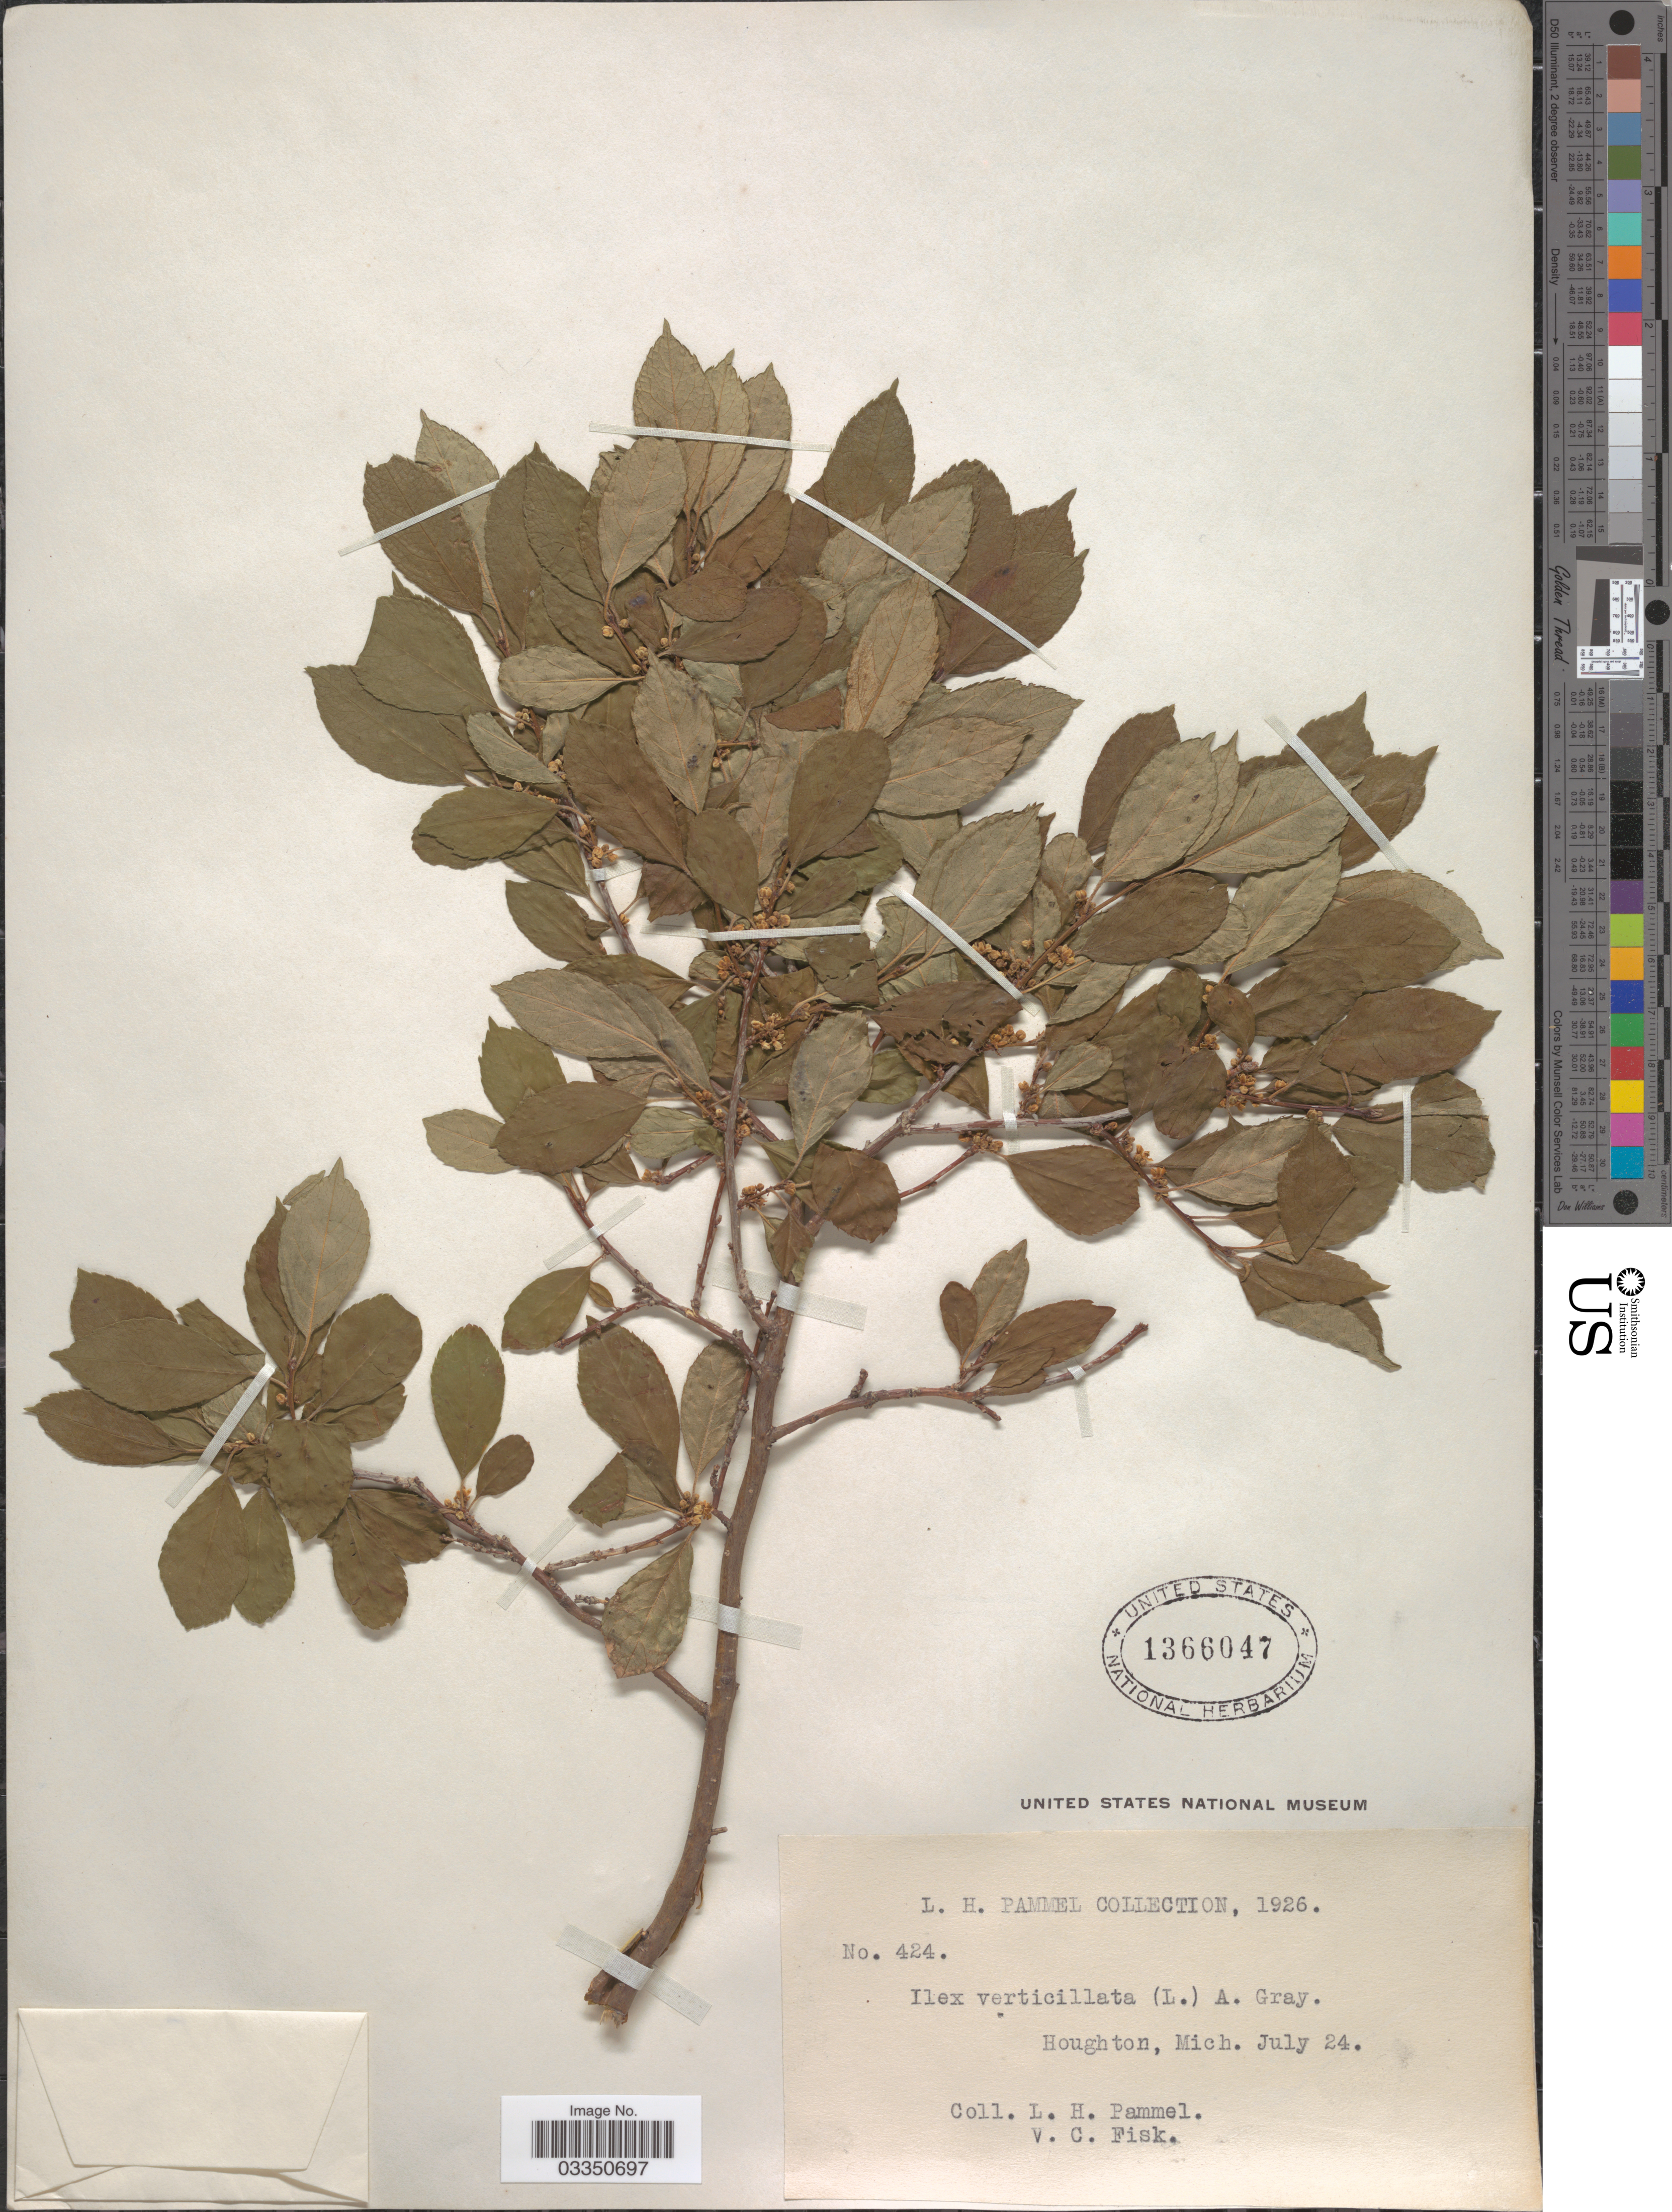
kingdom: Plantae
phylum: Tracheophyta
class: Magnoliopsida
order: Aquifoliales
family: Aquifoliaceae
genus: Ilex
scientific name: Ilex verticillata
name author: (L.) A. Gray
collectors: L. Pammel & V. C. Fisk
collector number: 424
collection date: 1926-07-24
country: United States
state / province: Michigan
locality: Houghton.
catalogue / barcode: US 1366047